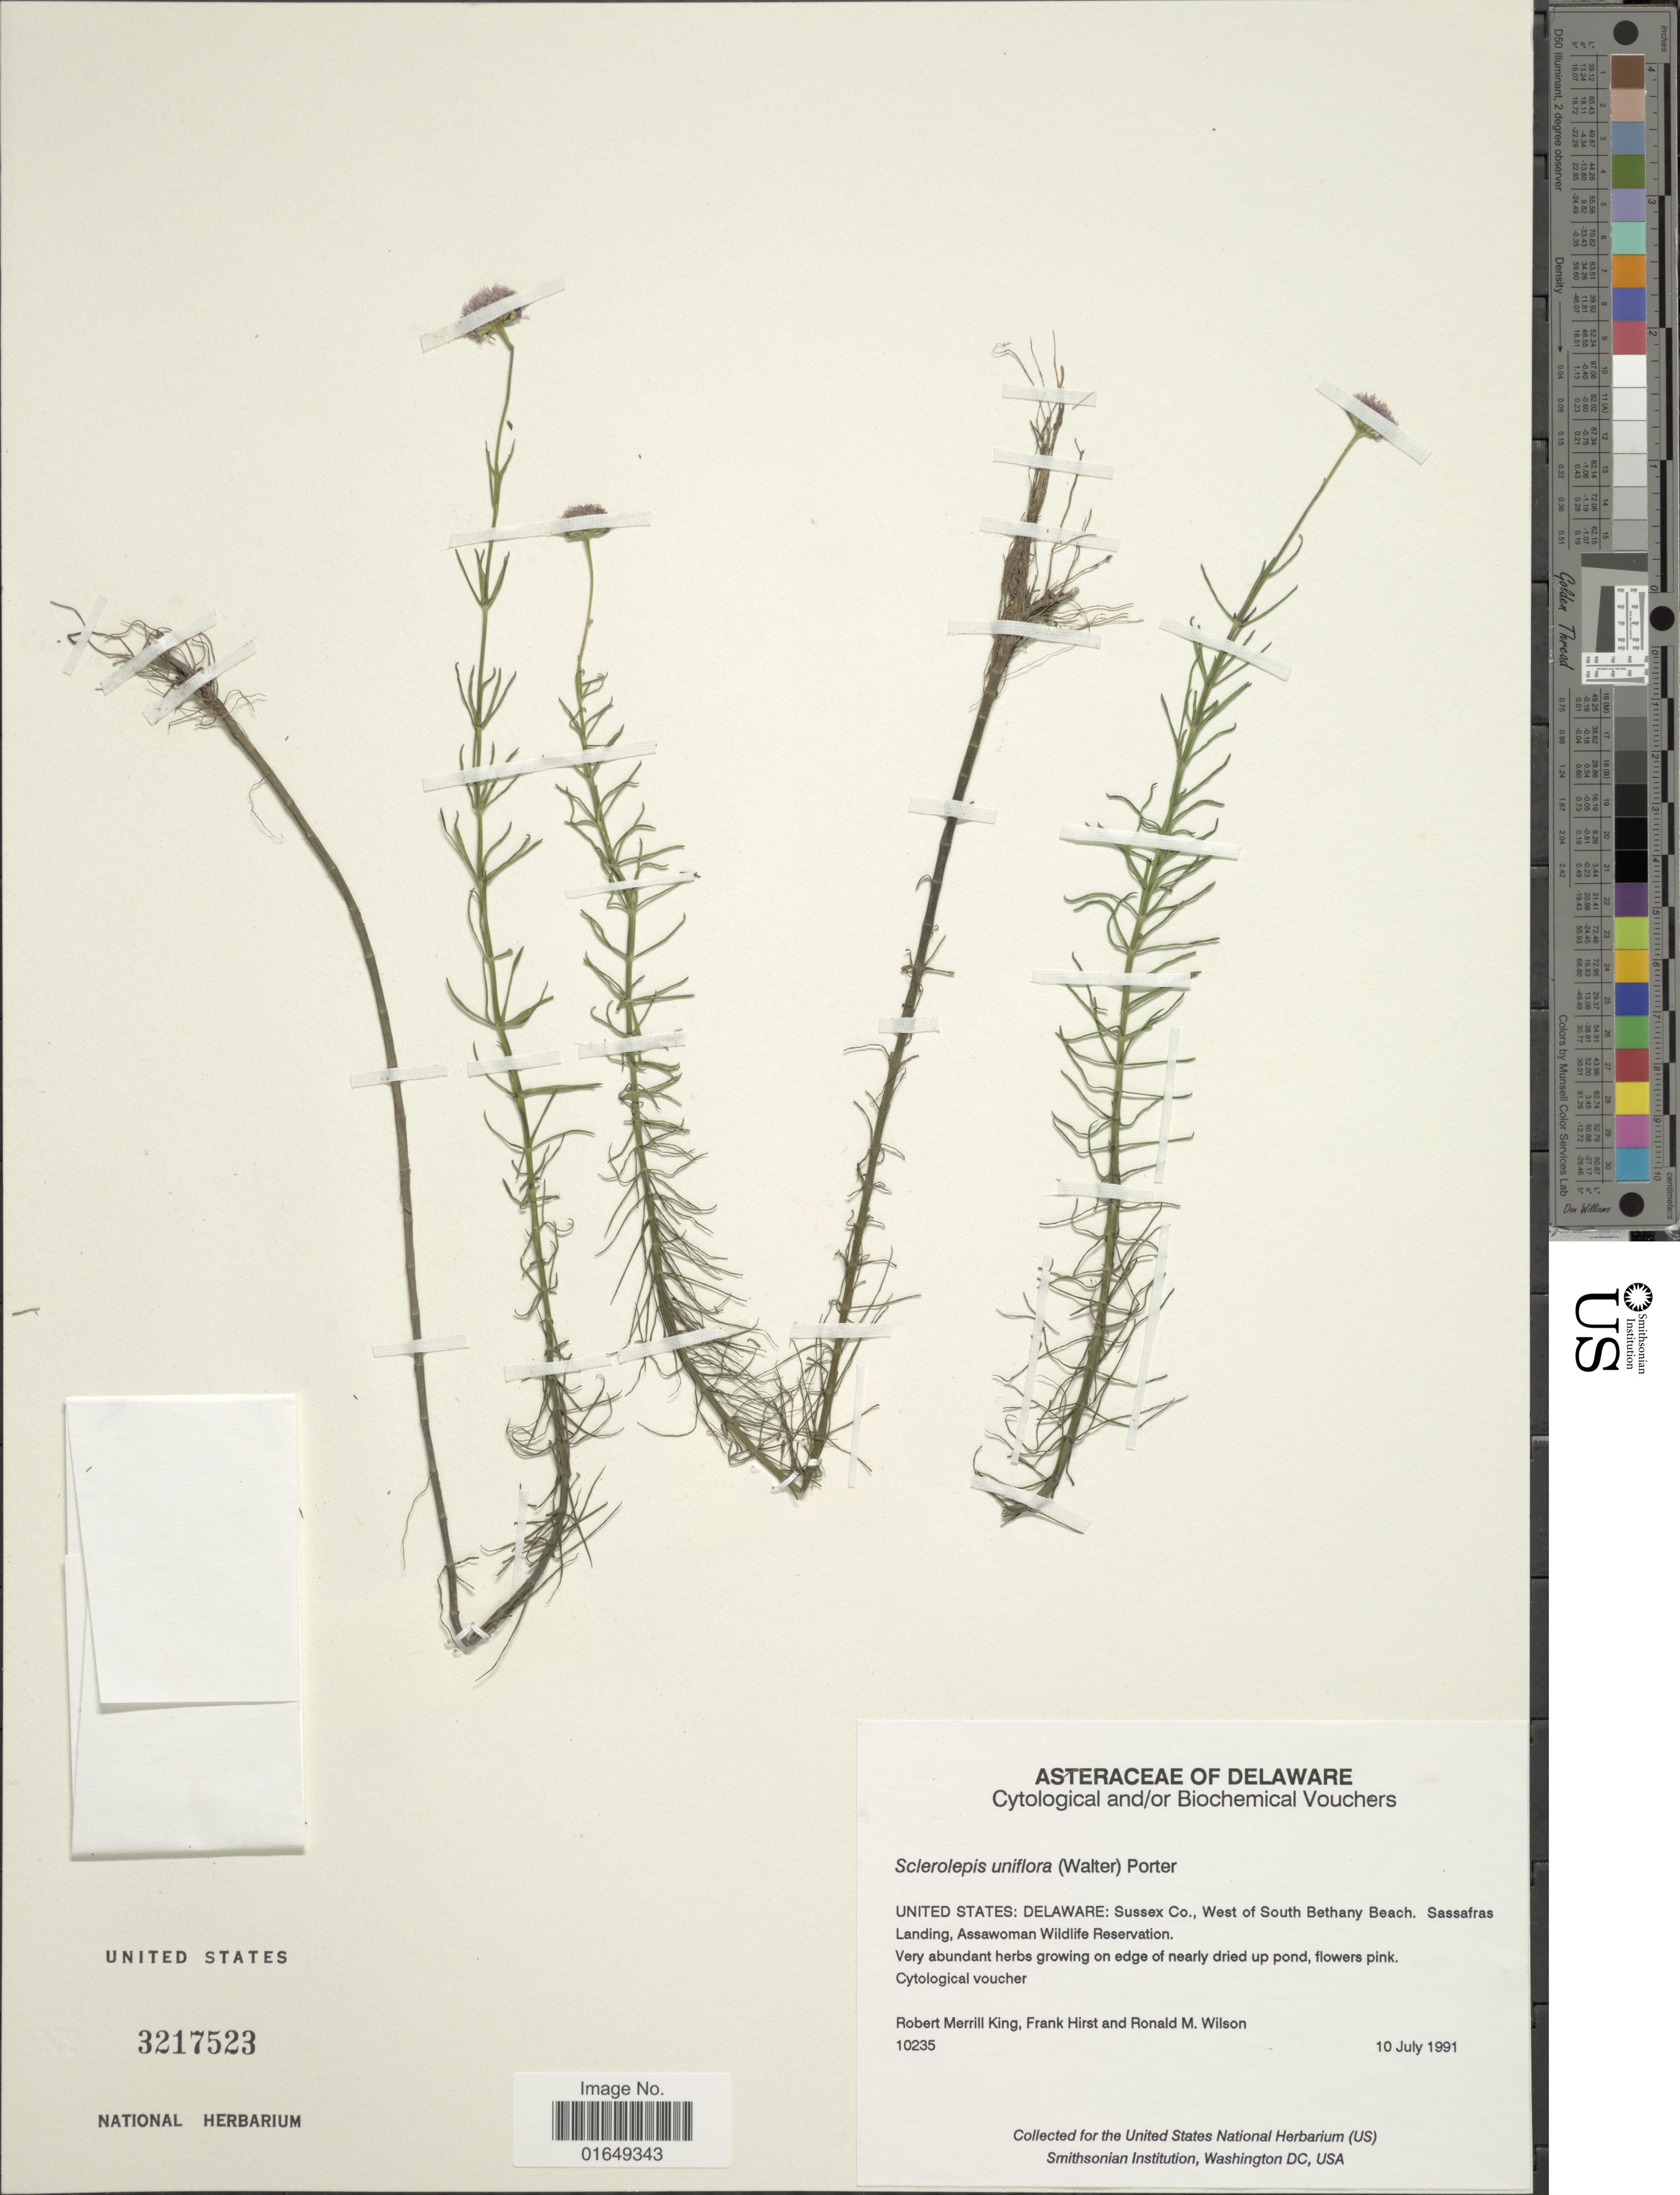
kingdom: Plantae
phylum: Tracheophyta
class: Magnoliopsida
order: Asterales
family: Asteraceae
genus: Sclerolepis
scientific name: Sclerolepis uniflora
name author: (Walter) Britton et al.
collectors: R. M. King, F. Hirst & R. Wilson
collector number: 10235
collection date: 1991-07-10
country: United States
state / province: Delaware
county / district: Sussex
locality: Sussex Co., west of South Bethany Beach, Sassafras Landing, Assawoman Wildlife Reservation, on edges of nearly dried up pond.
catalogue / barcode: US 3217523